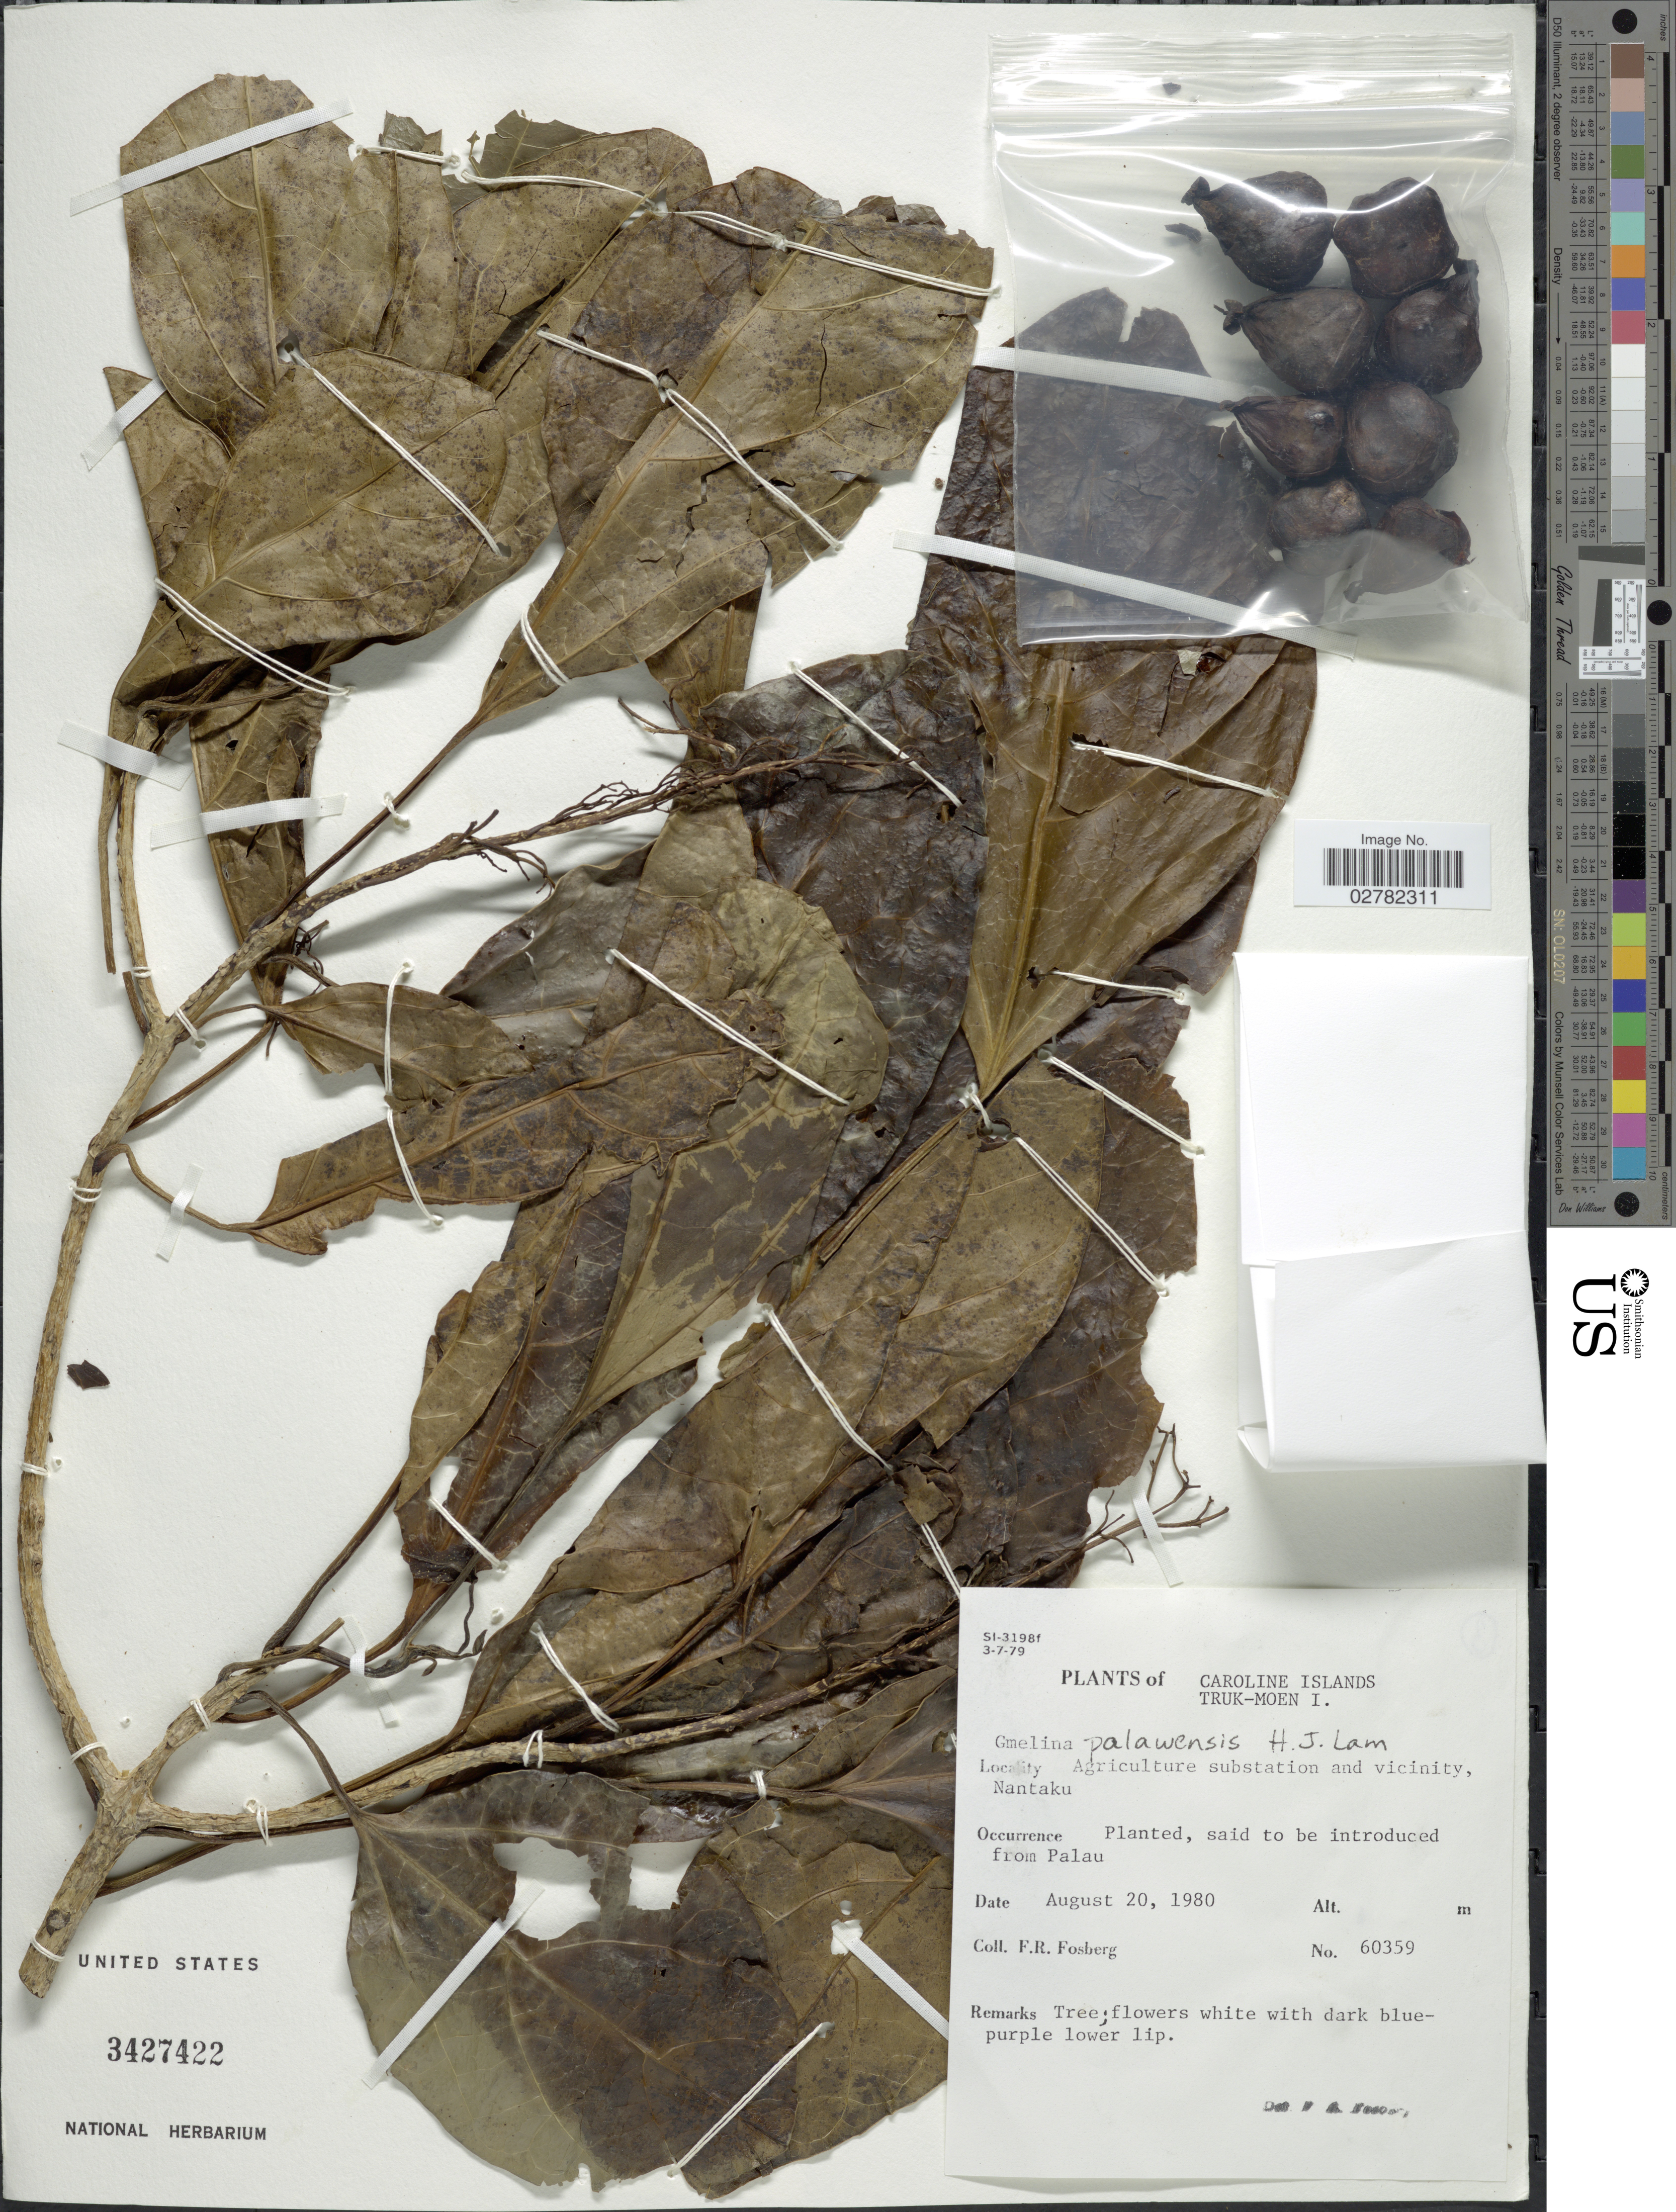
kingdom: Plantae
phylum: Tracheophyta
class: Magnoliopsida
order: Lamiales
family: Lamiaceae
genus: Gmelina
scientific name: Gmelina palawensis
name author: H.J. Lam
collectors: F. R. Fosberg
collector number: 60359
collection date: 1980-08-20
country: Micronesia, Federated States of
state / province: Truk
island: Moen [Wono]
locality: Caroline Islands. Truk-Moen I. Agriculture substation and vicinity, Nantaku.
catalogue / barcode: US 3427422